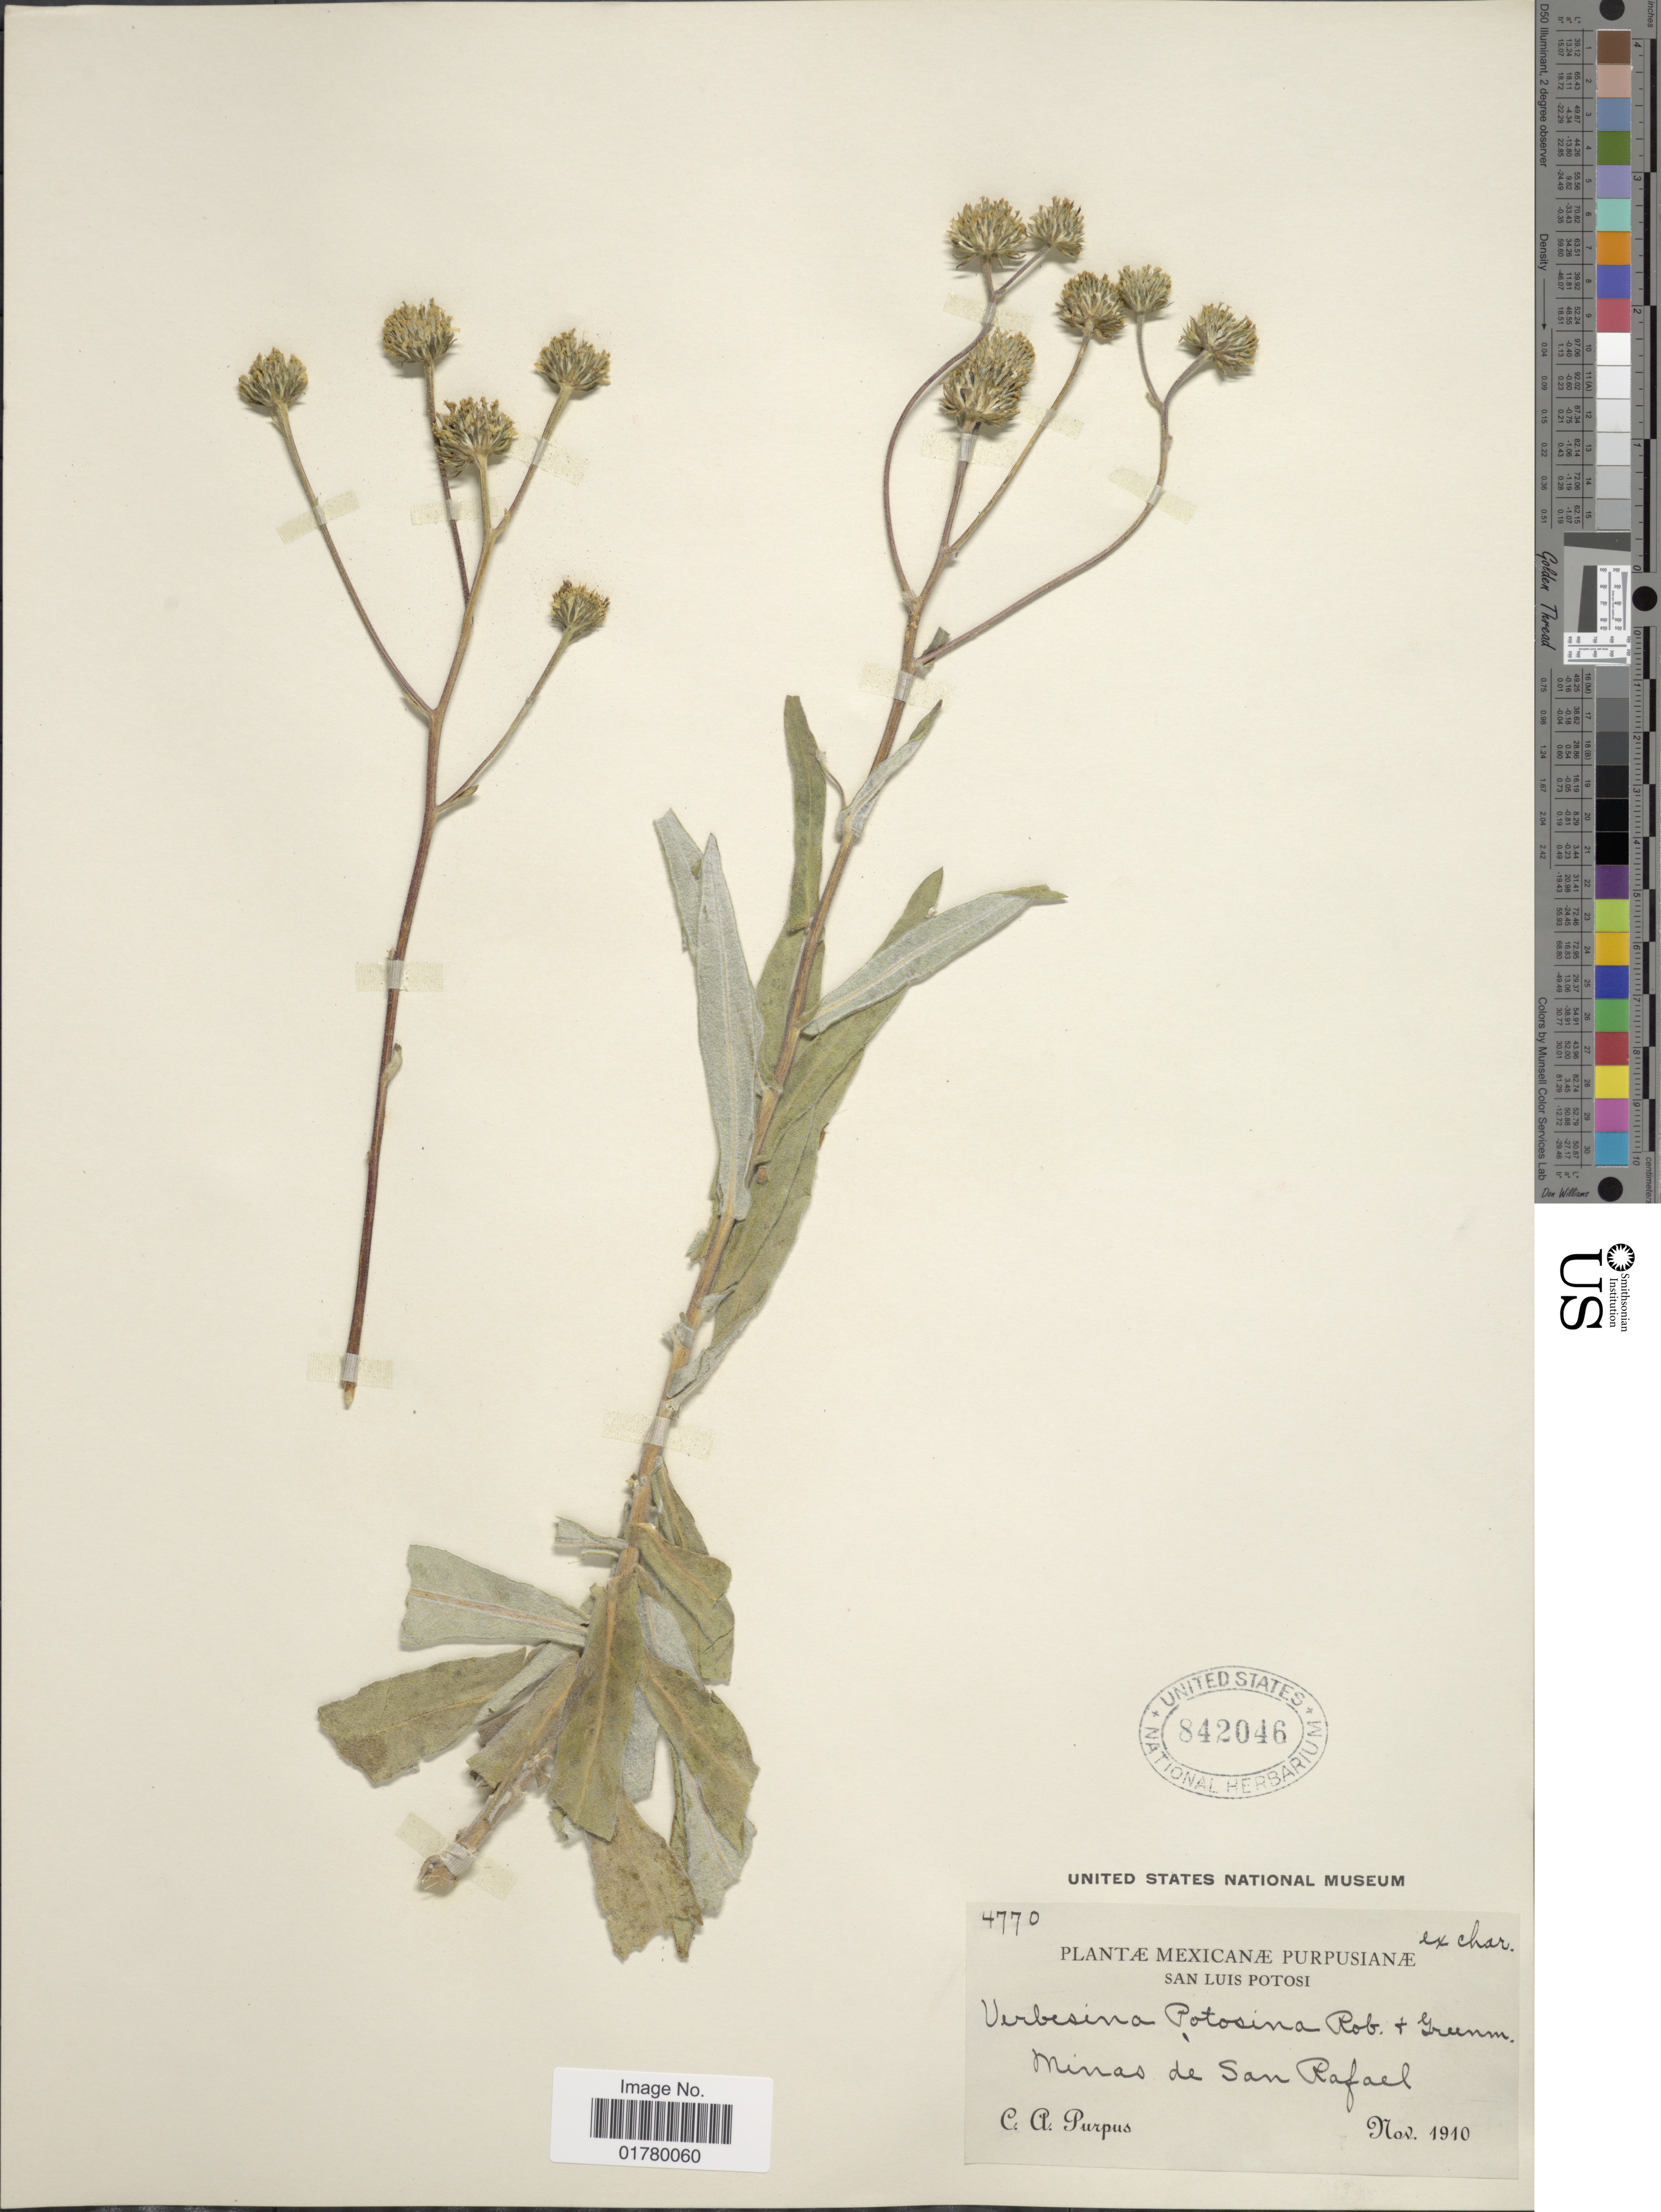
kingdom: Plantae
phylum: Tracheophyta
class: Magnoliopsida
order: Asterales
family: Asteraceae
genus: Verbesina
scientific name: Verbesina potosina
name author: B.L. Rob.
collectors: C. A. Purpus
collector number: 4770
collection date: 1910-11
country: Mexico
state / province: San Luis Potosí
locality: Minas de San Rafael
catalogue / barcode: US 842046